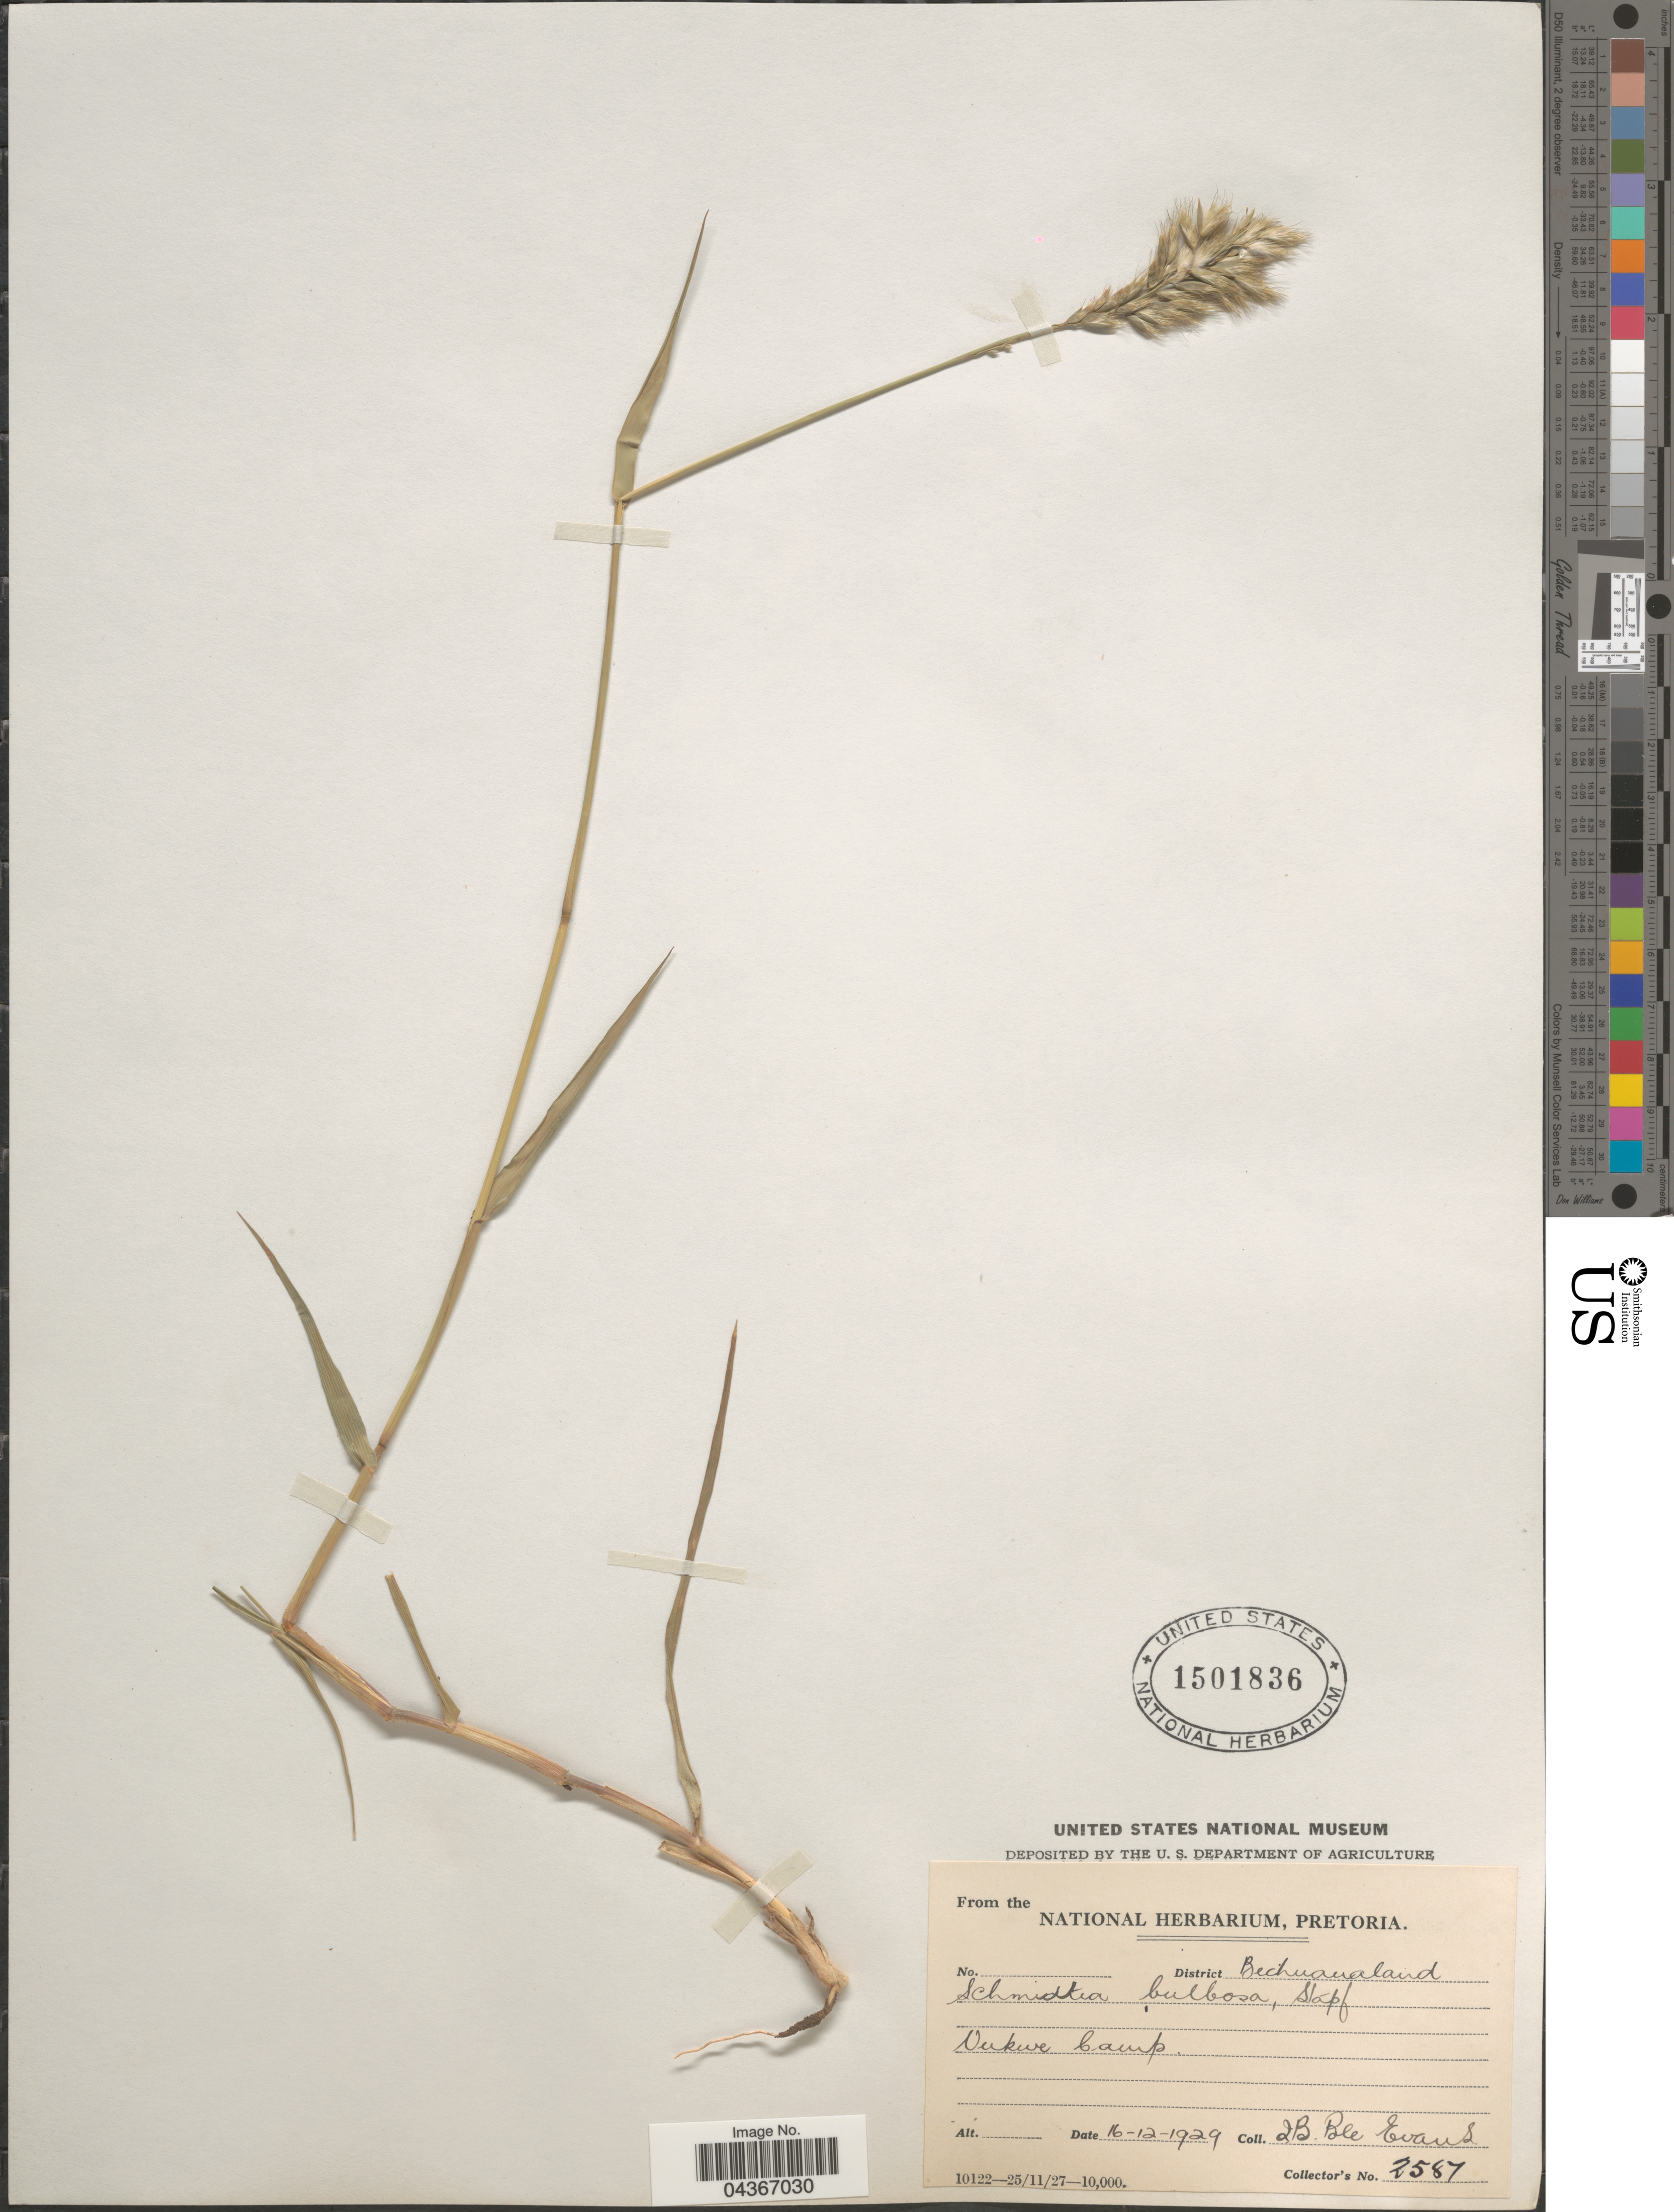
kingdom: Plantae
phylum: Tracheophyta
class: Liliopsida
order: Poales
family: Poaceae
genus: Schmidtia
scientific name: Schmidtia pappophoroides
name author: Steud. ex J.A. Schmidt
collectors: I. B. Pole-Evans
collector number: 2587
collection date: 1929-12-16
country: Botswana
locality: District Bechuanaland. Vukwe Camp.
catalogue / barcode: US 1501836